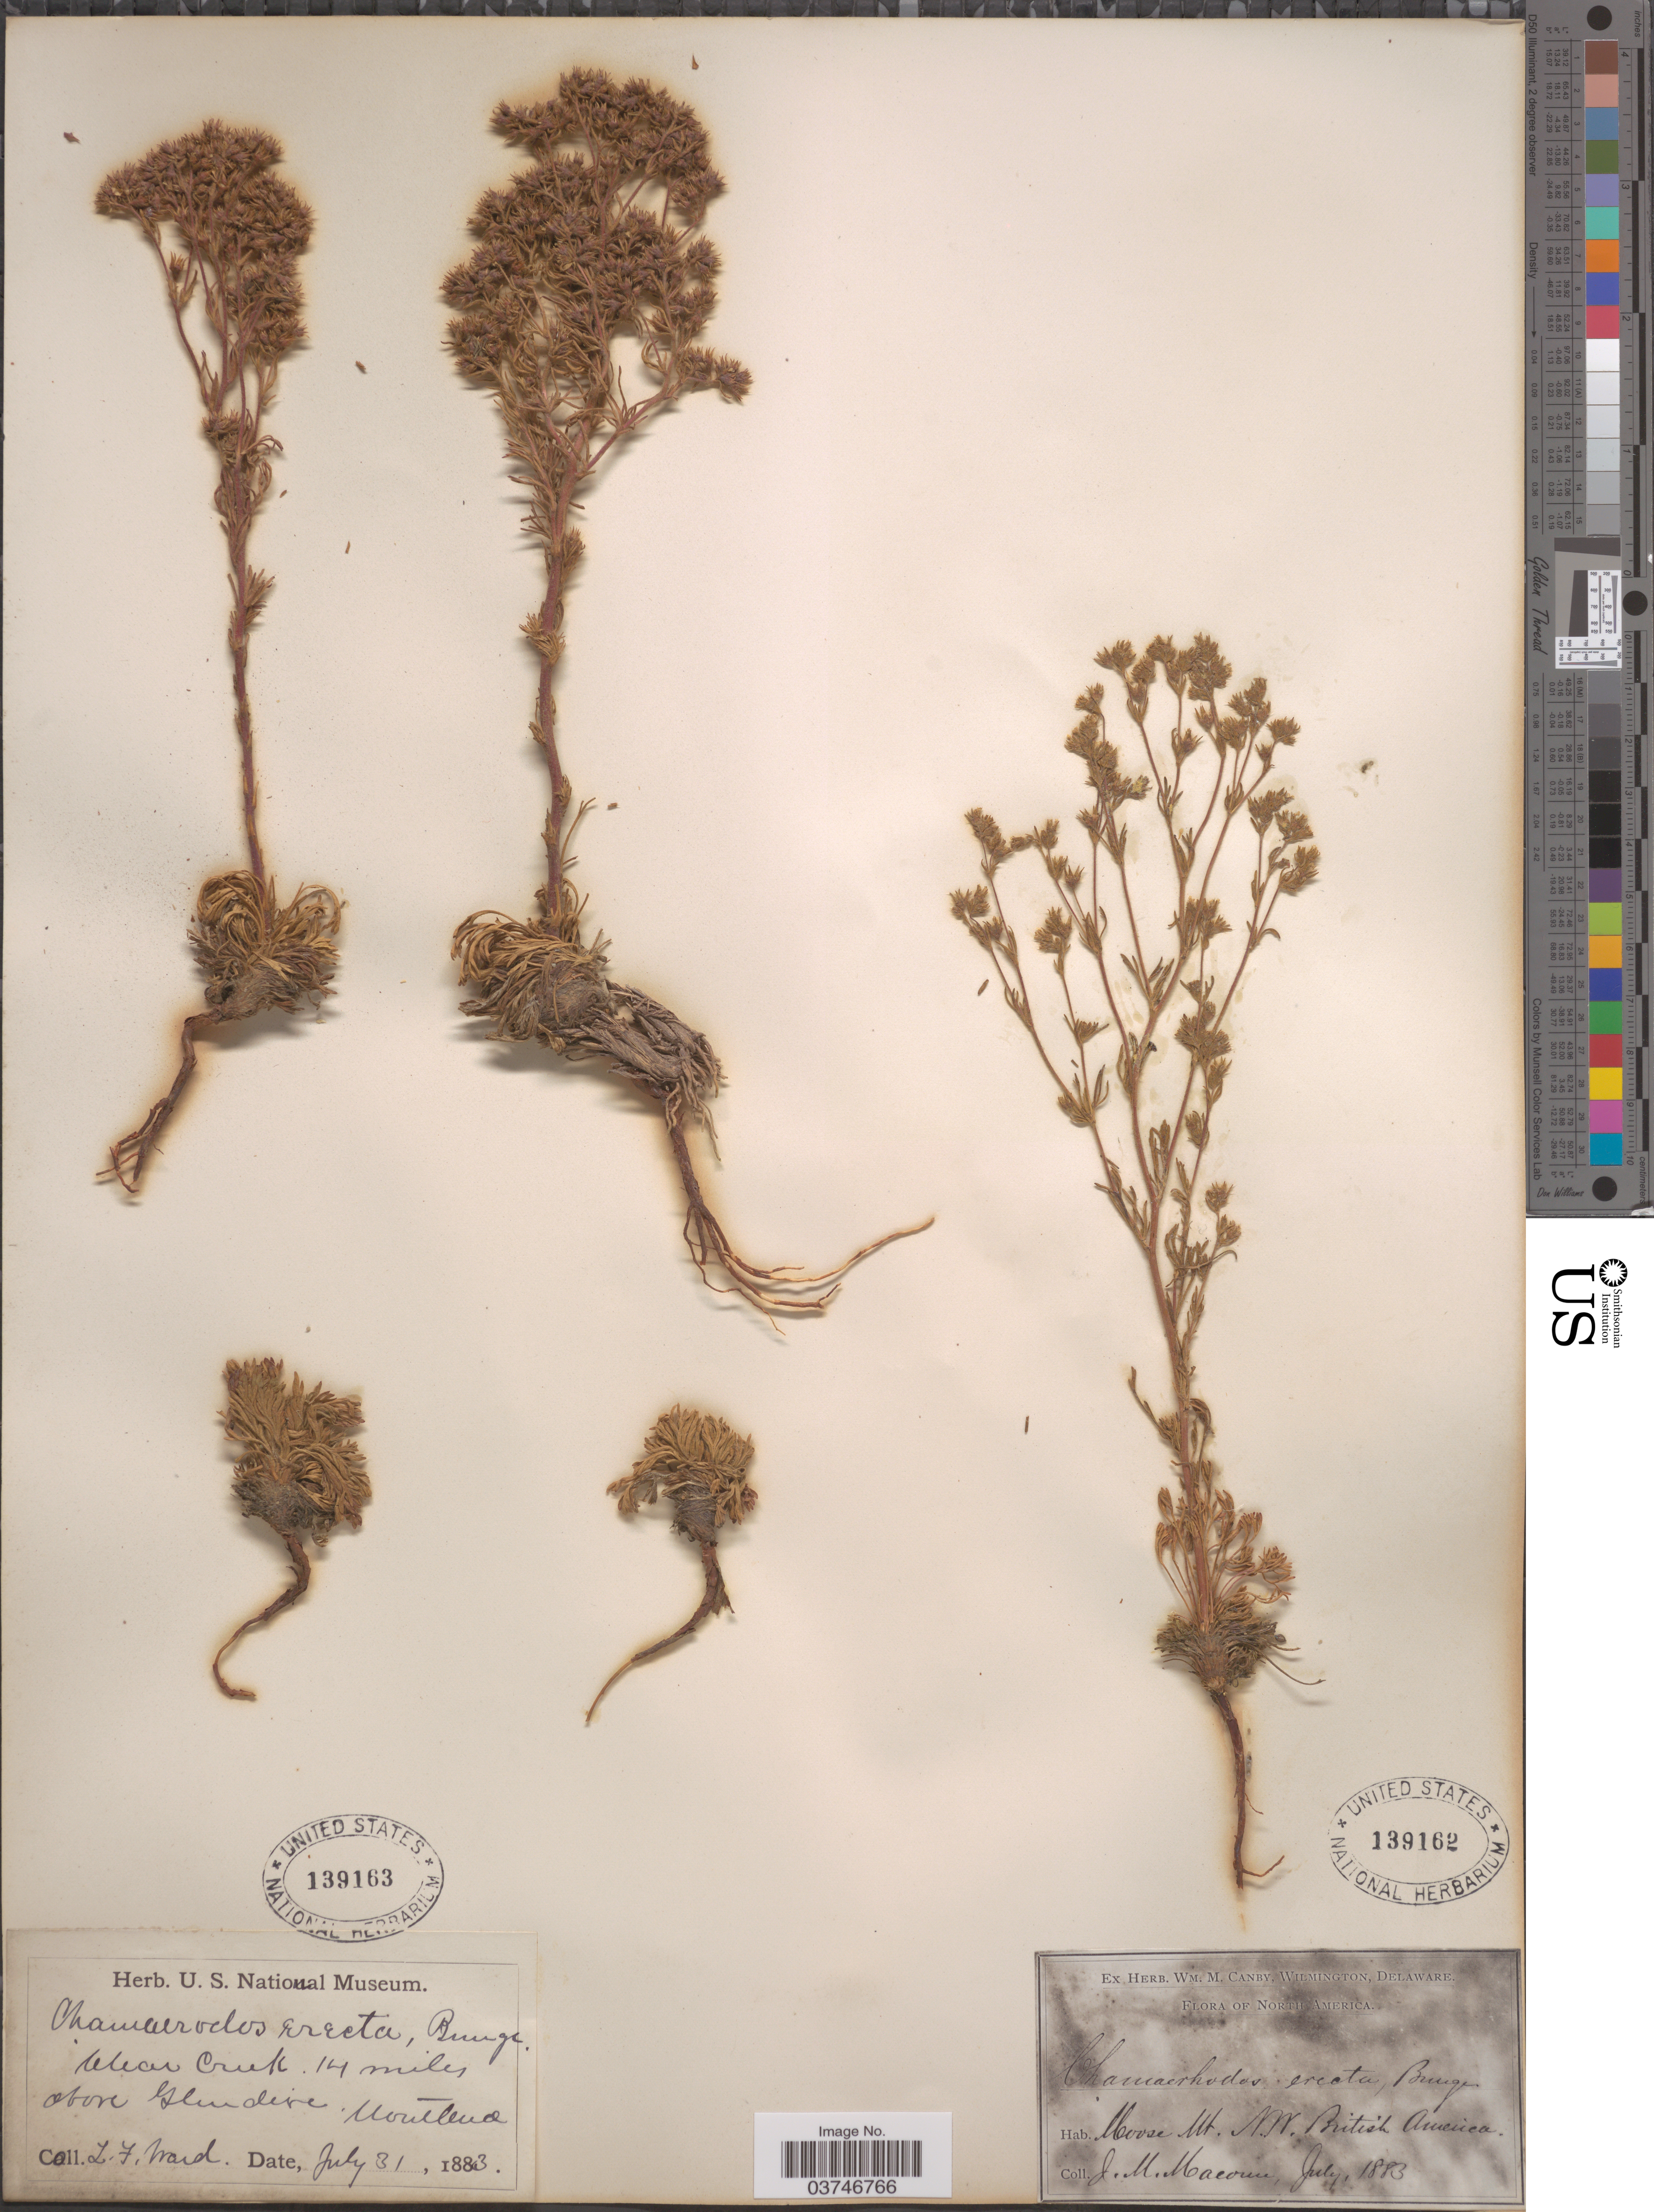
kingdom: Plantae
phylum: Tracheophyta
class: Magnoliopsida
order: Rosales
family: Rosaceae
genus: Chamaerhodos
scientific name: Chamaerhodos erecta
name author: (L.) Bunge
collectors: J. M. Macoun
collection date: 1883-07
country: Canada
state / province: Alberta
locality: Moose Mt. British America.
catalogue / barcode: US 139162